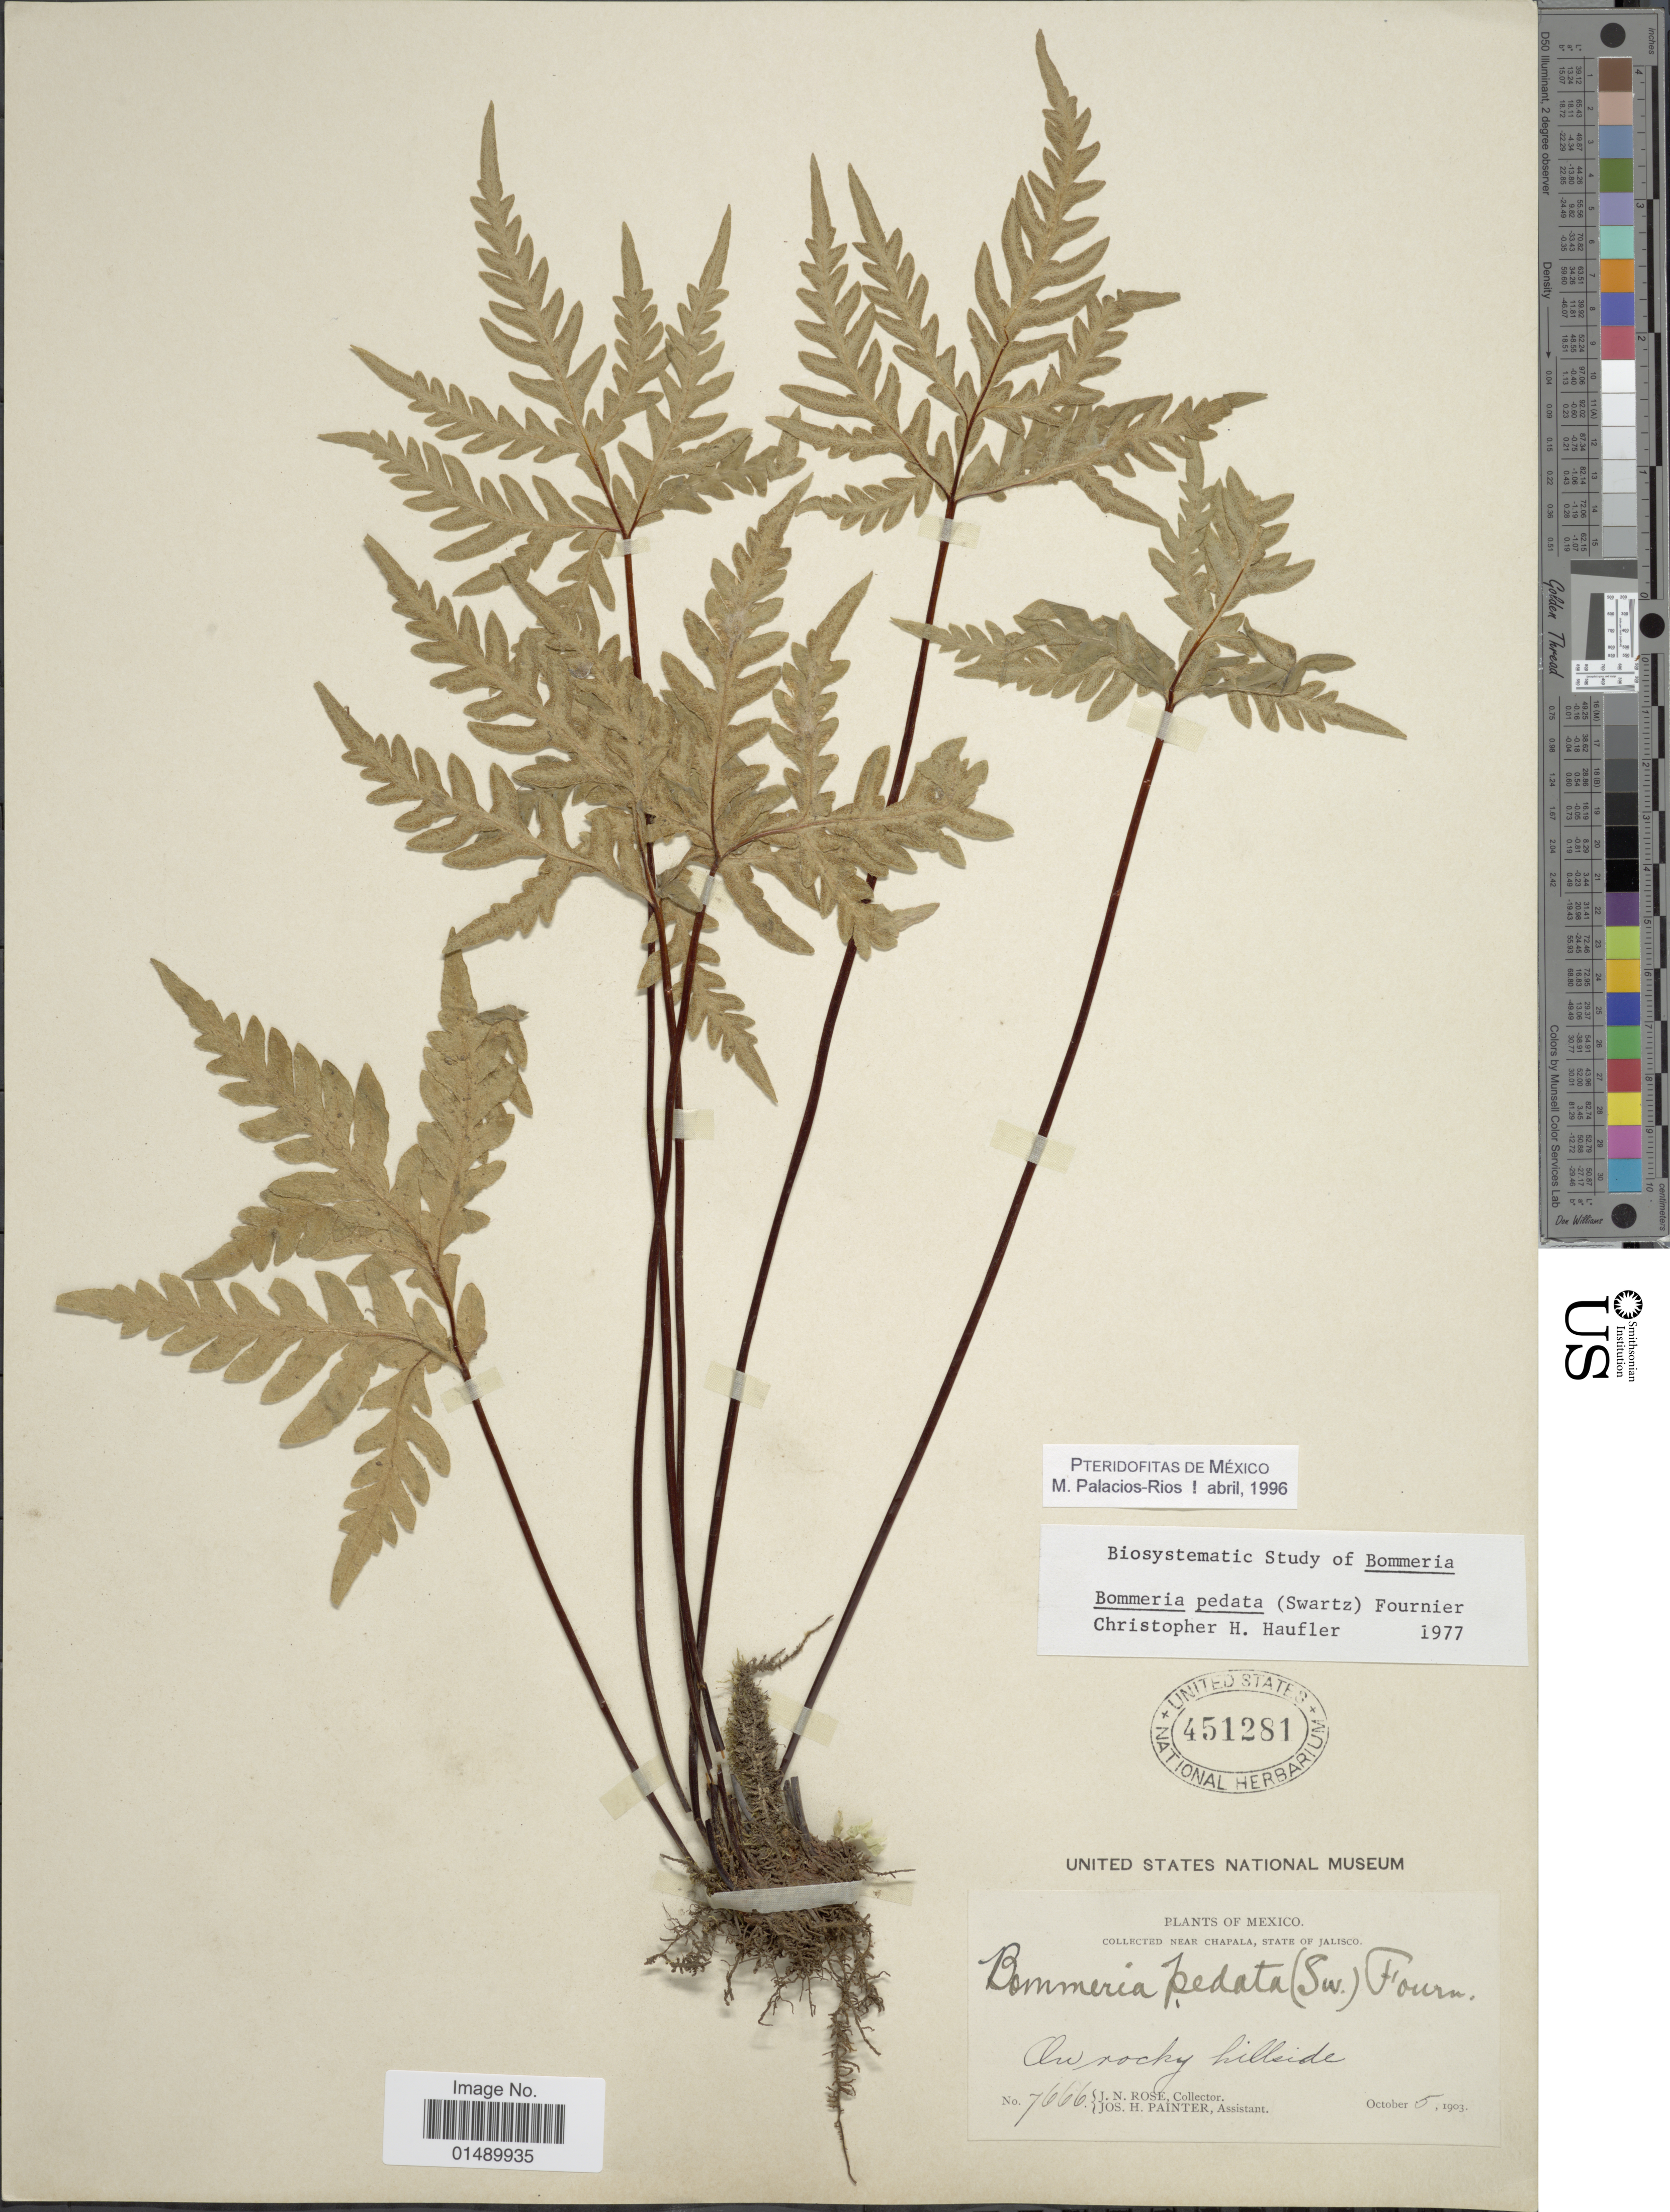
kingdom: Plantae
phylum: Tracheophyta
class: Polypodiopsida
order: Polypodiales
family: Pteridaceae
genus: Bommeria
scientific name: Bommeria pedata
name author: (Sw.) E. Fourn.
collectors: J. N. Rose & J. H. Painter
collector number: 7666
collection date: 1903-10-05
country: Mexico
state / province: Jalisco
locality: Mexico, near Chapala.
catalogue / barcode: US 451281